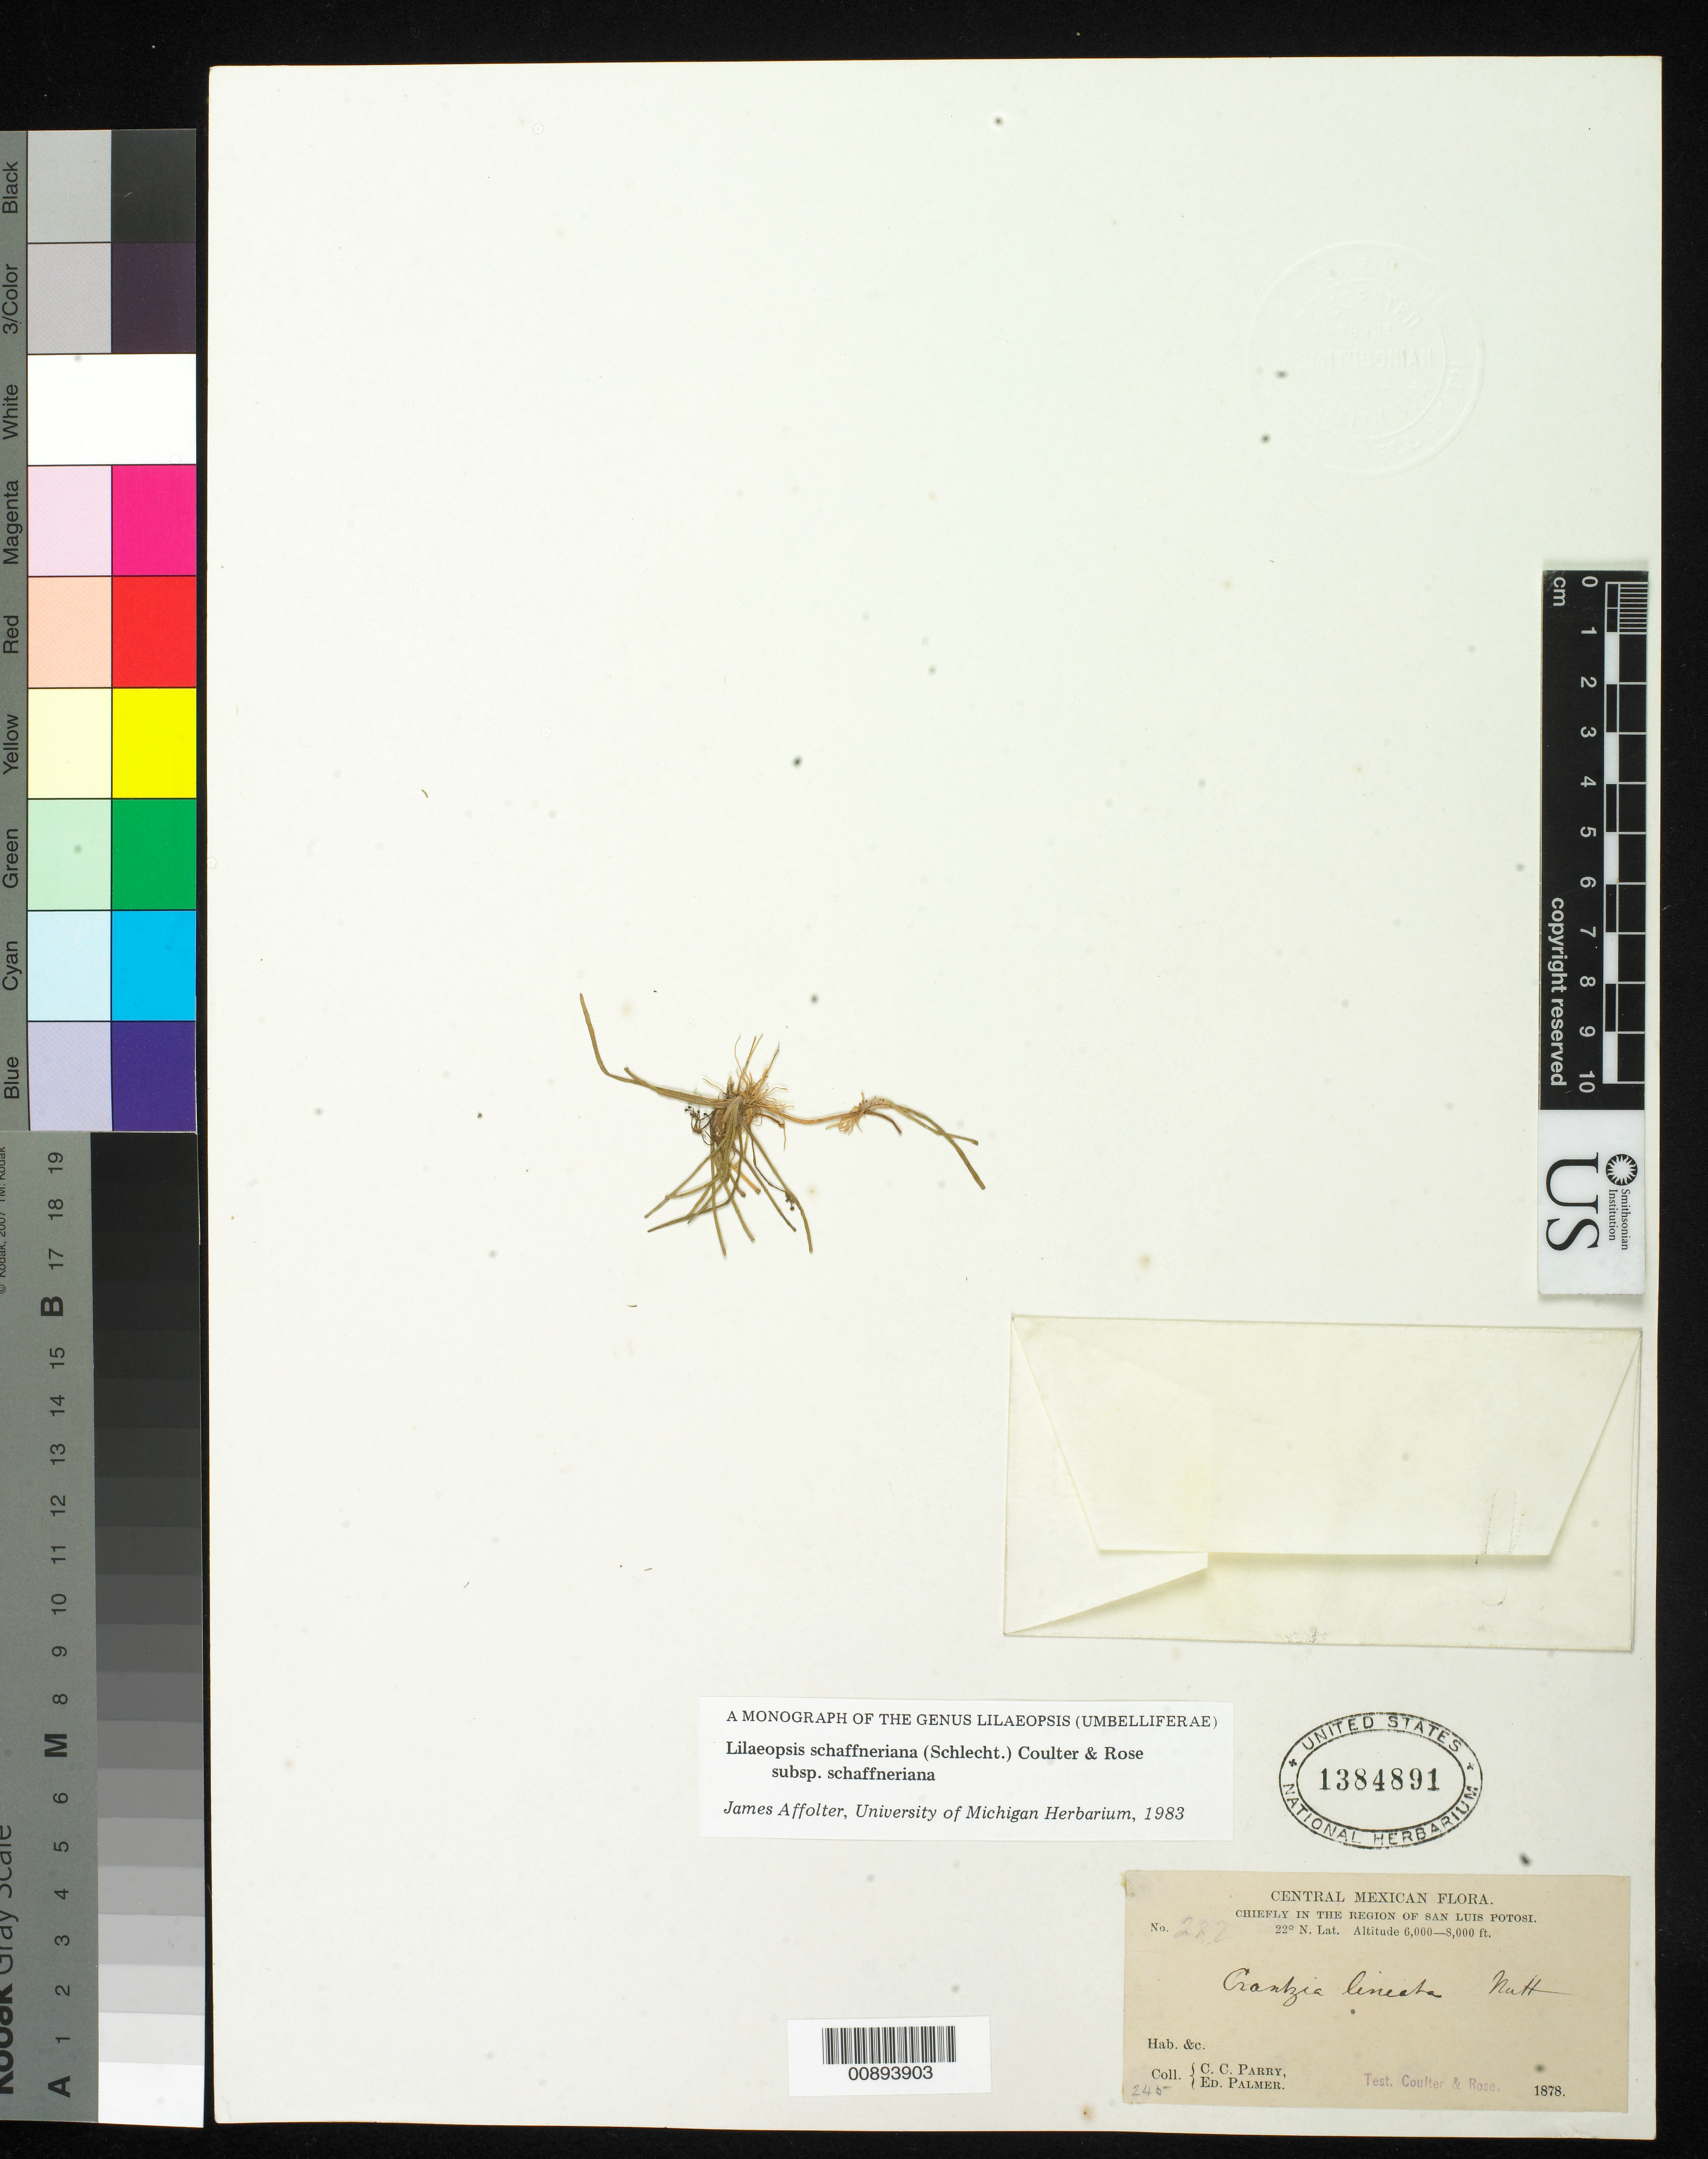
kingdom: Plantae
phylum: Tracheophyta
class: Magnoliopsida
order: Apiales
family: Apiaceae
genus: Lilaeopsis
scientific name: Lilaeopsis schaffneriana subsp. schaffneriana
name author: (Schltdl.) J.M. Coult. & Rose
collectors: C. C. Parry & E. Palmer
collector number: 282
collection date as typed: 1878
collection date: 1878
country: Mexico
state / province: San Luis Potosí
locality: Chiefly in the region of San Luis Potosí.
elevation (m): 1829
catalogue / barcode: US 1384891